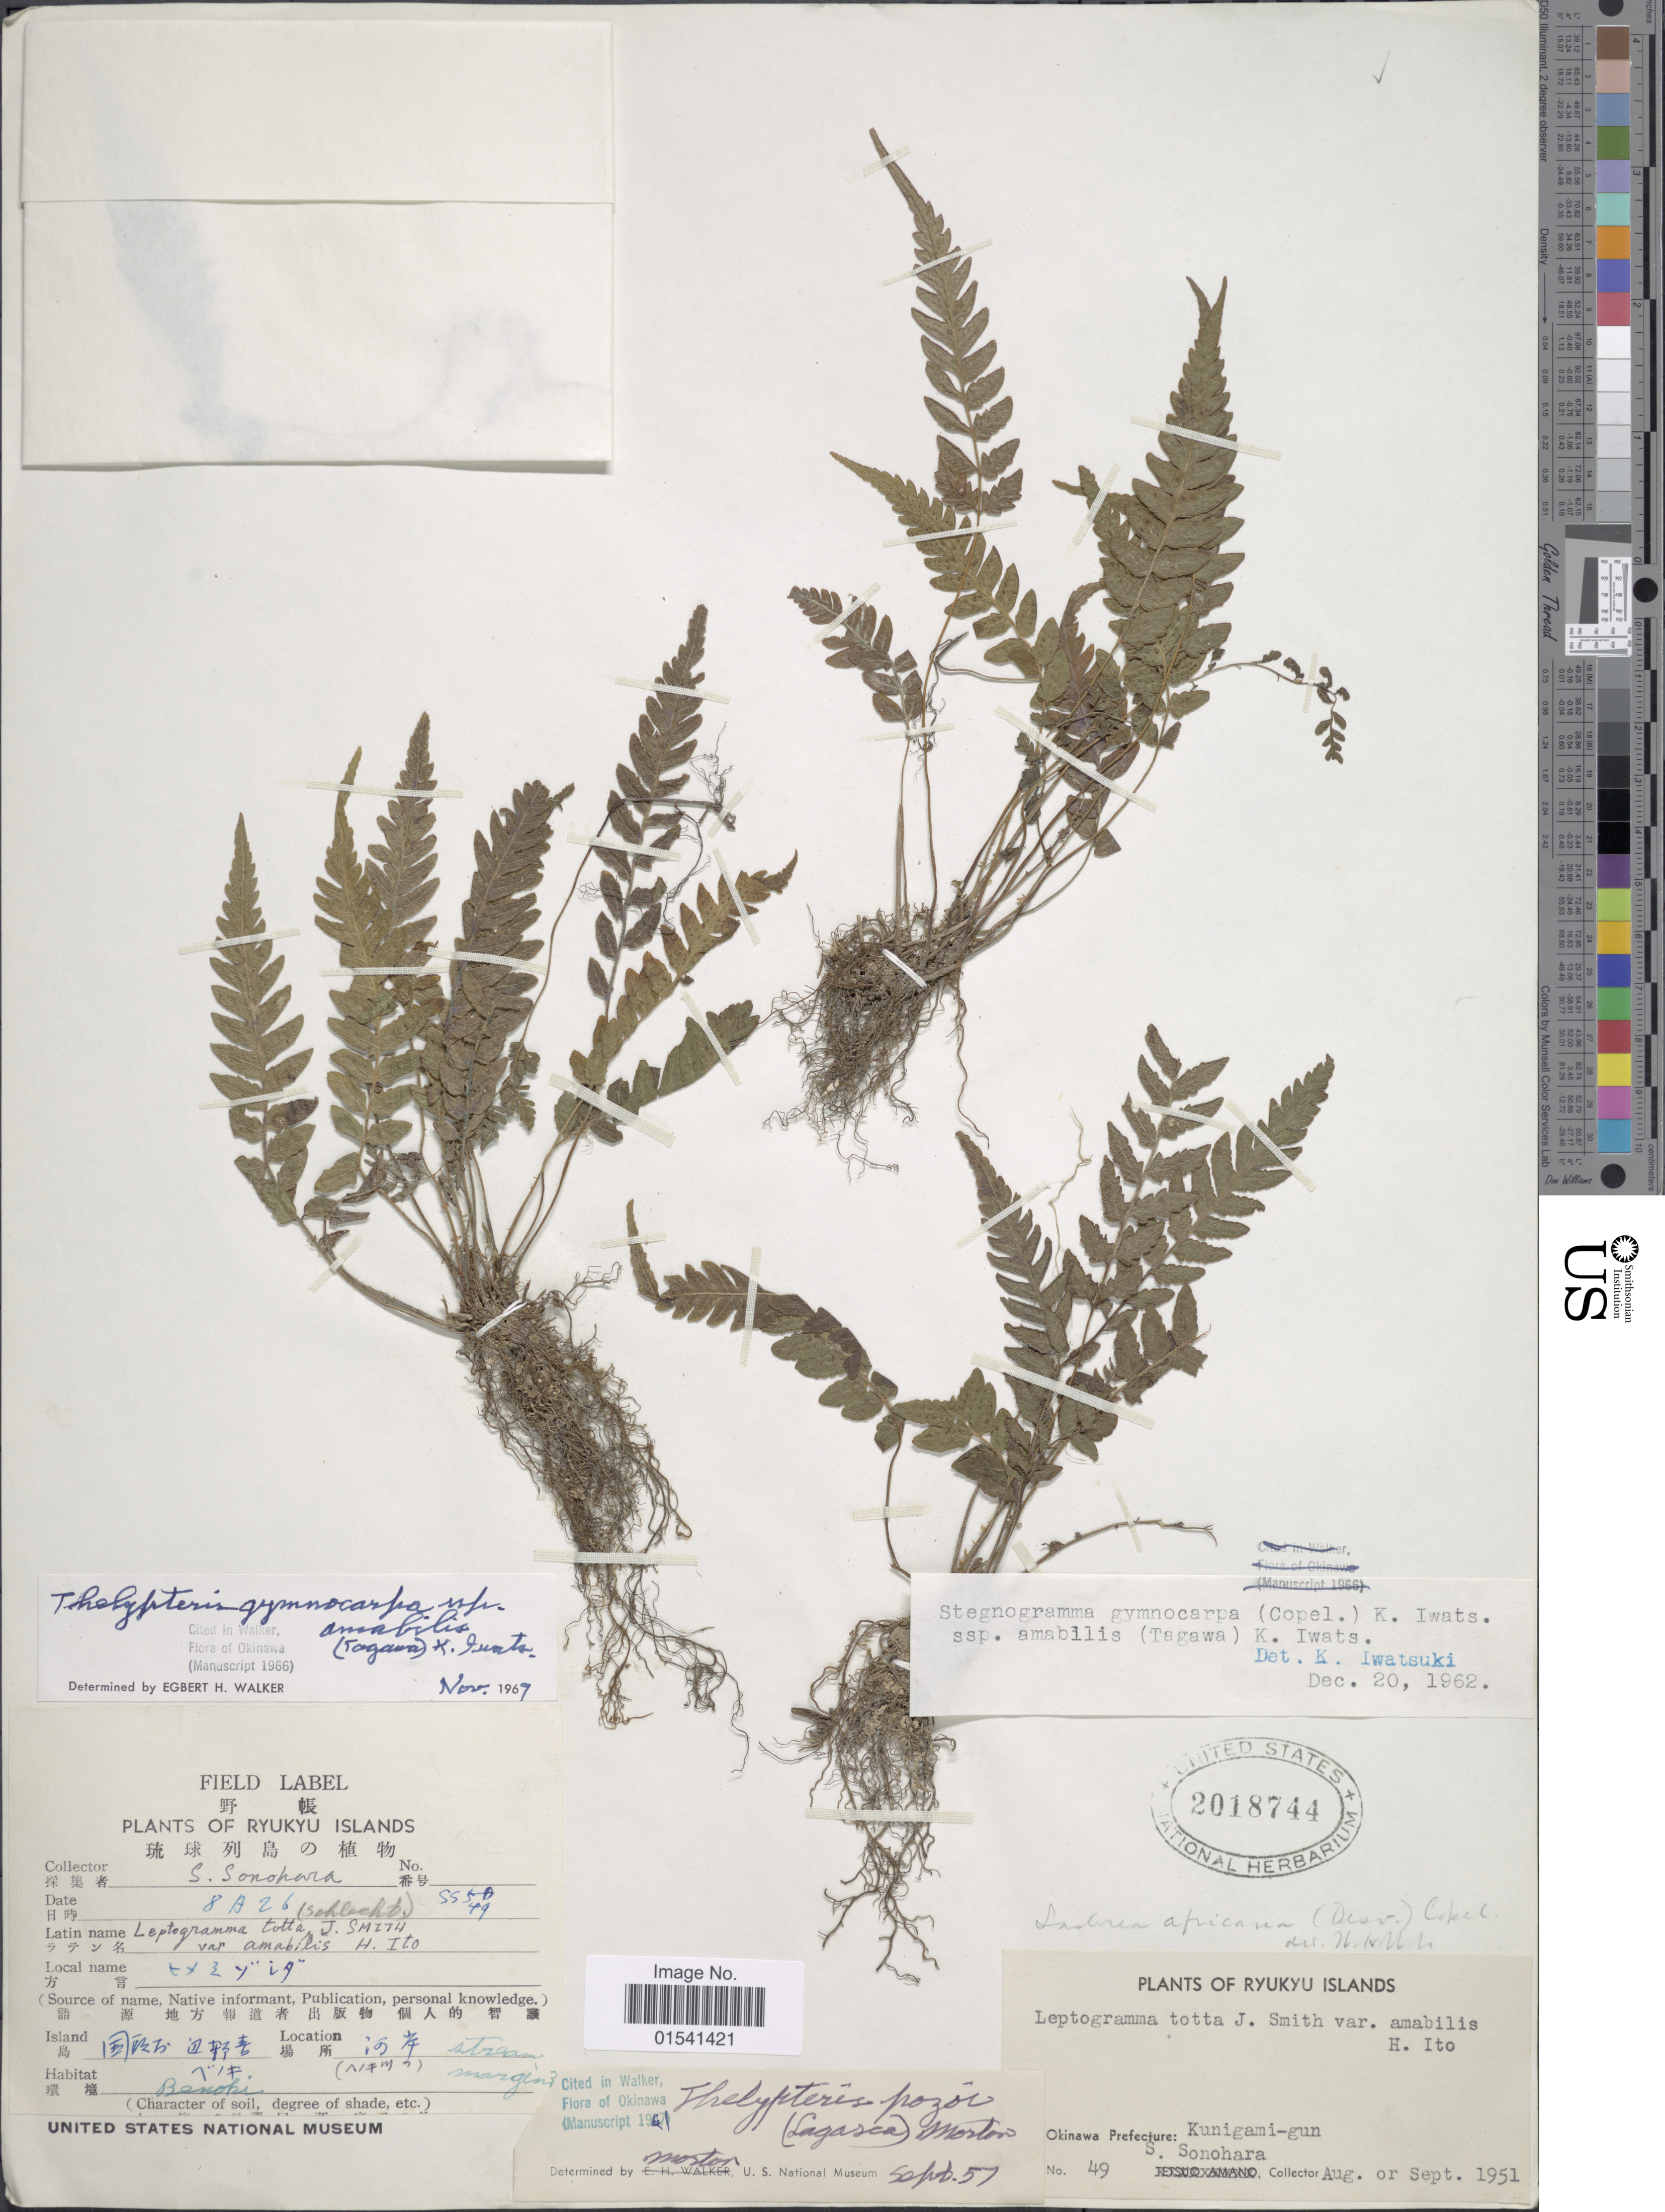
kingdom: Plantae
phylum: Tracheophyta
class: Polypodiopsida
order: Polypodiales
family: Thelypteridaceae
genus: Stegnogramma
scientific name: Stegnogramma griffithii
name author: (T. Moore) K. Iwats.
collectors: S. Sonohara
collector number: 49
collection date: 1951-08/1951-09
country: Japan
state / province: Okinawa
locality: Ryukyu Islands, Okinawa Prefecture: Kunigami-gun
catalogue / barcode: US 2018744